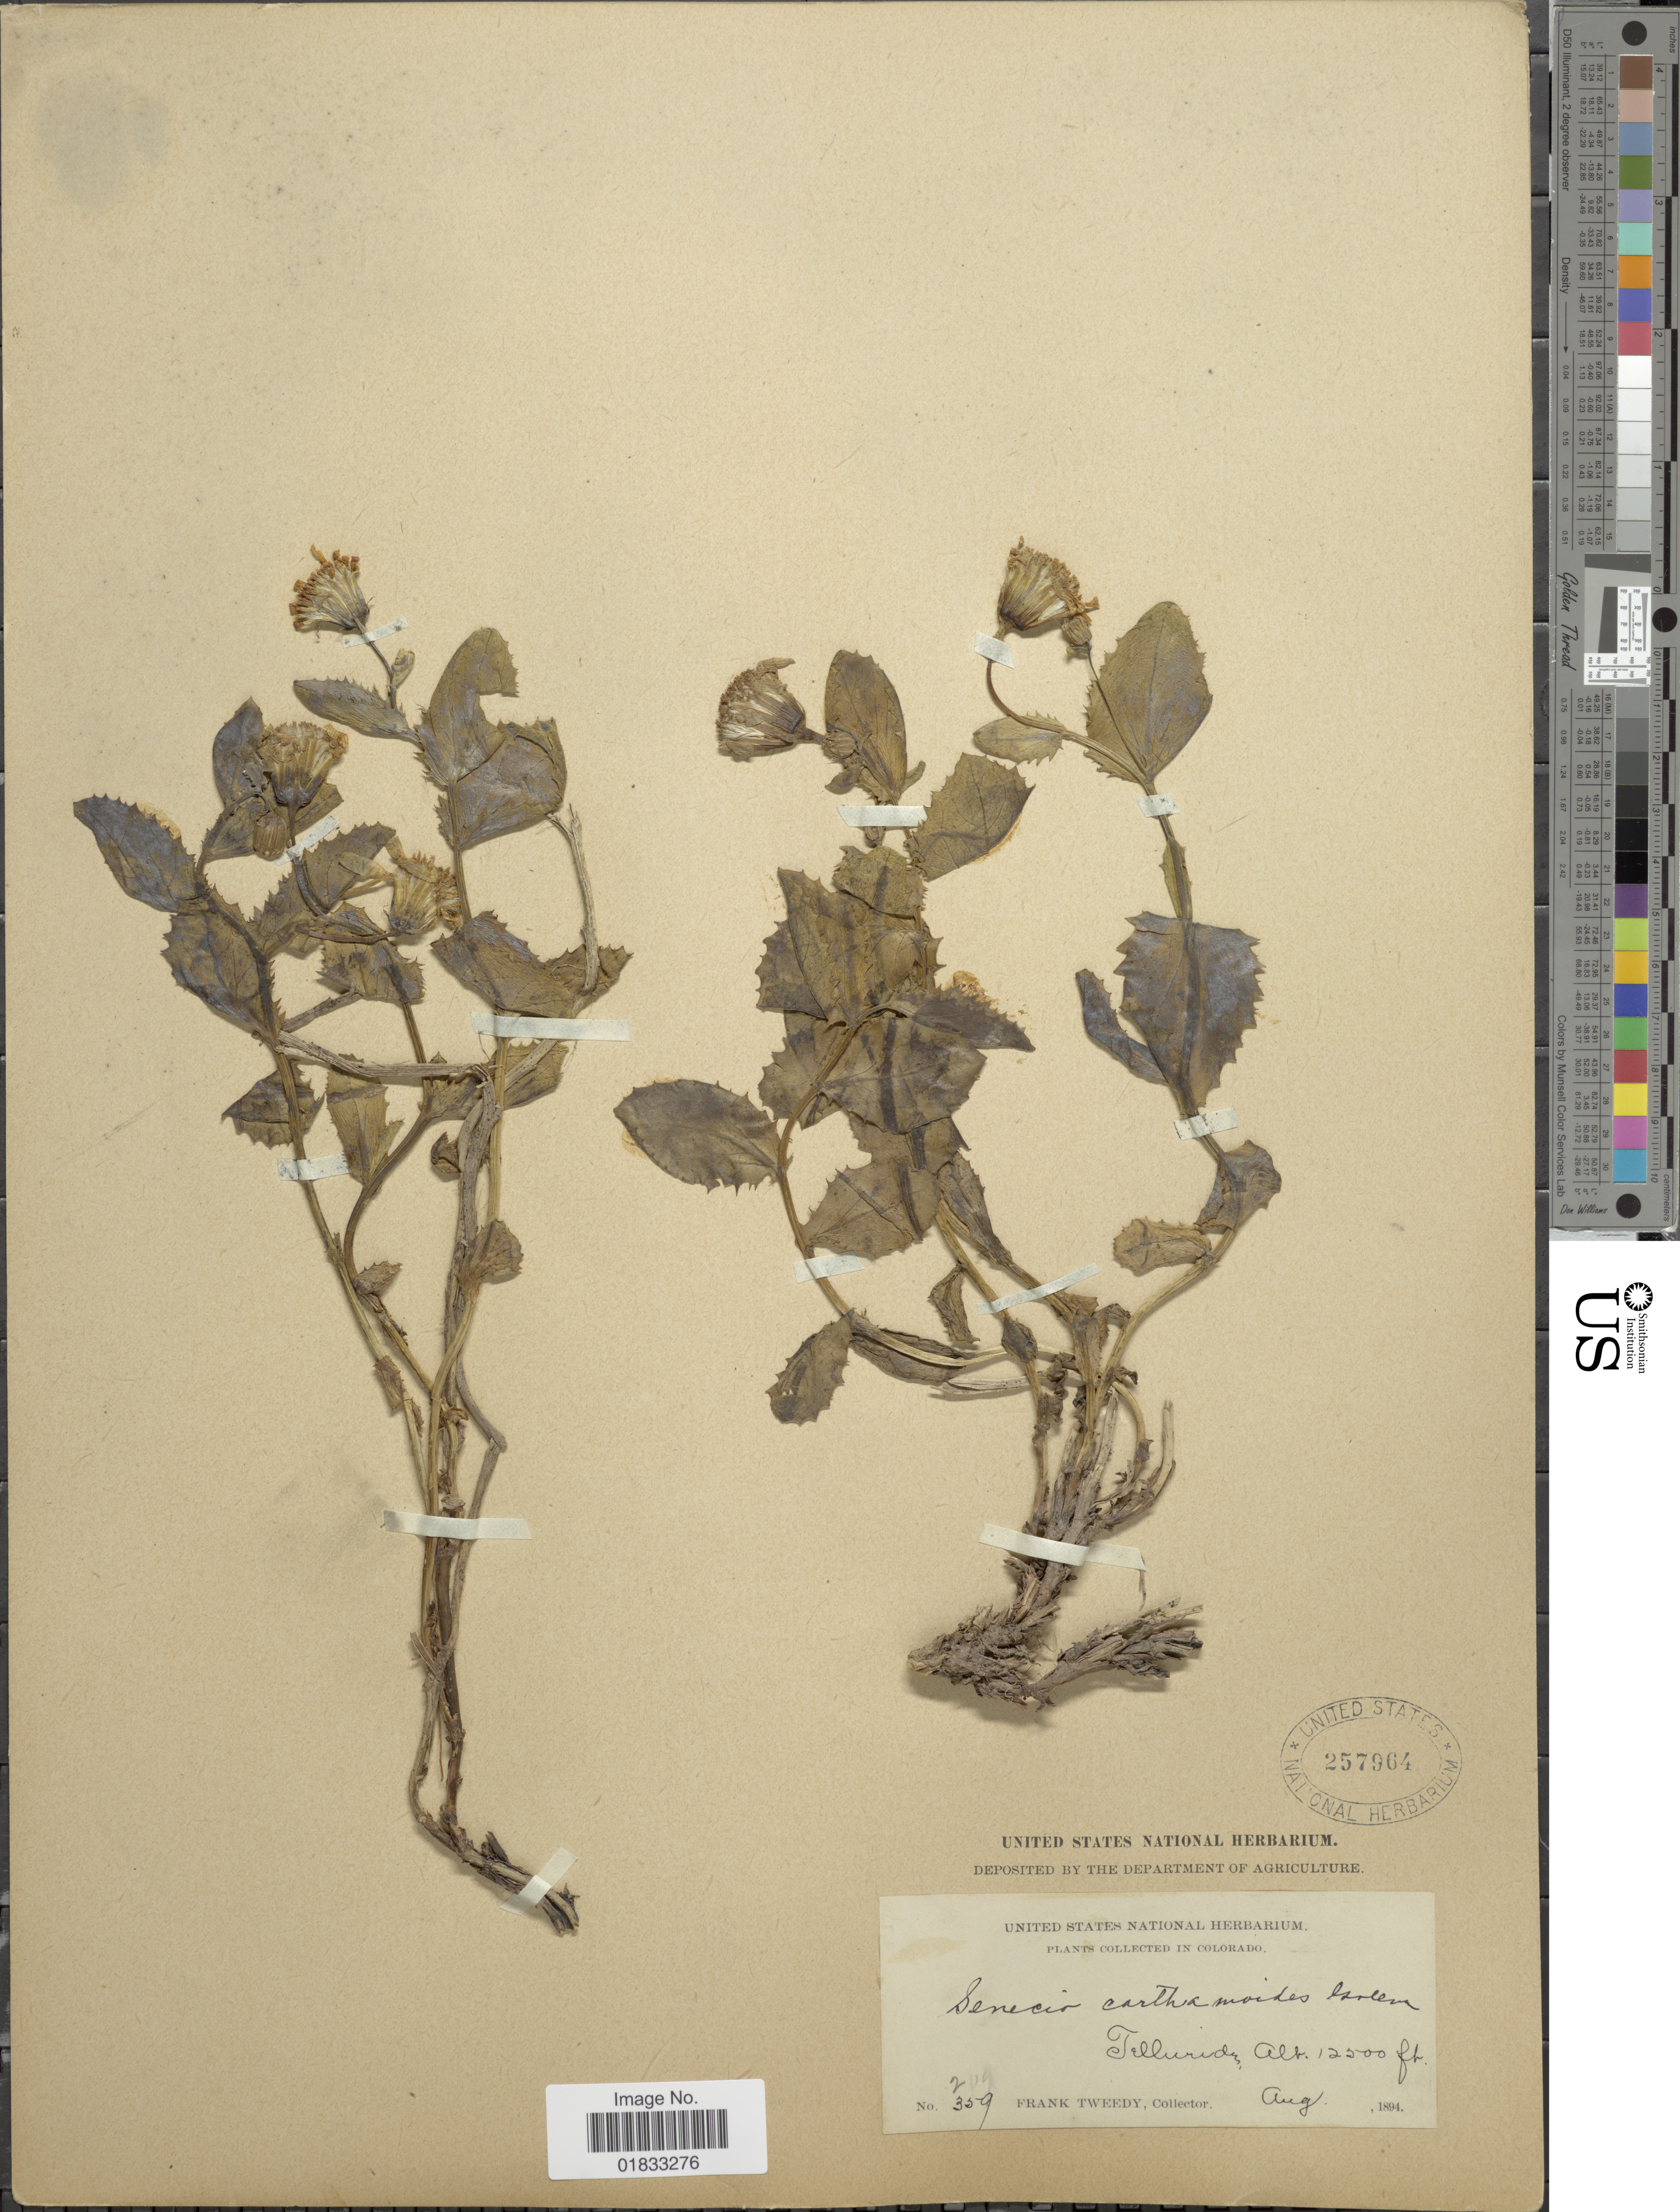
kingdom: Plantae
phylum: Tracheophyta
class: Magnoliopsida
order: Asterales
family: Asteraceae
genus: Senecio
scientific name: Senecio fremontii var. blitoides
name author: (Greene) Cronq.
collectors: F. Tweedy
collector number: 359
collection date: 1894-08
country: United States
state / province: Colorado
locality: Telluride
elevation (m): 3810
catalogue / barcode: US 257964